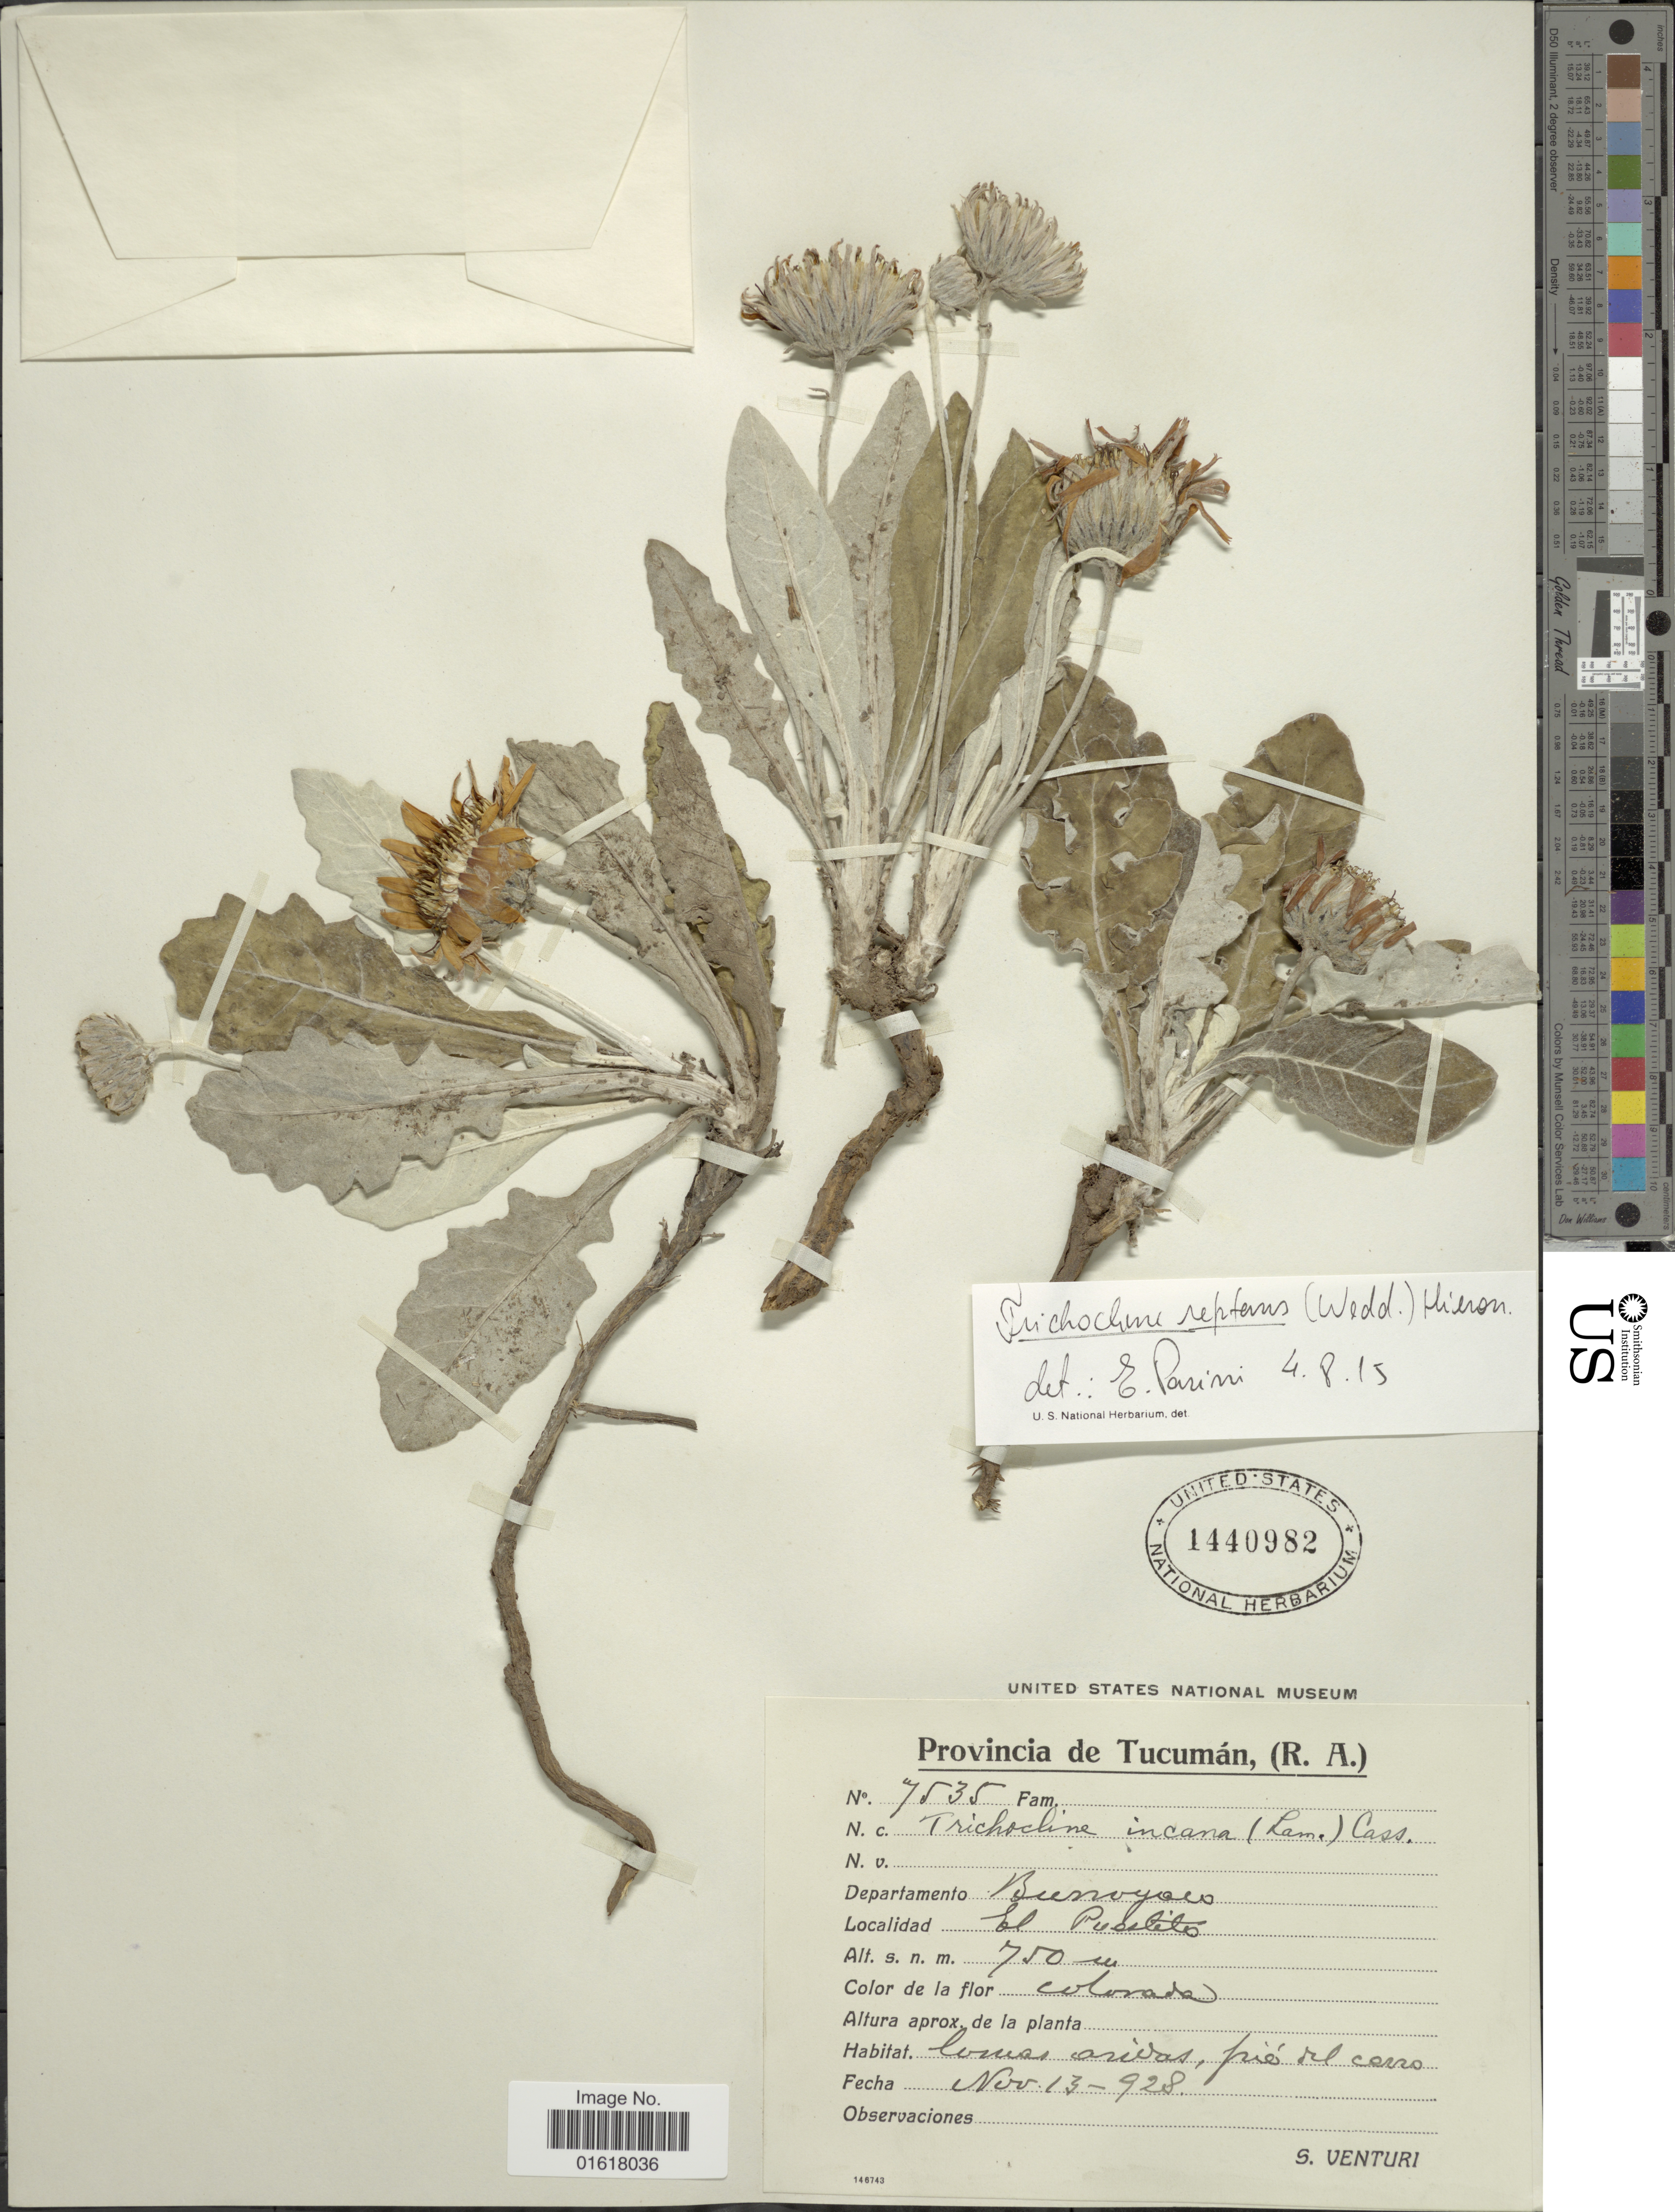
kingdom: Plantae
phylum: Tracheophyta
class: Magnoliopsida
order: Asterales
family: Asteraceae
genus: Trichocline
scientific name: Trichocline reptans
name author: (Wedd.) Hieron.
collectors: S. Venturi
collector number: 7535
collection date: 1928-11-13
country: Argentina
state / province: Tucumán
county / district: Burruyacú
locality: El Puestito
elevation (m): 750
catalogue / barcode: US 1440982